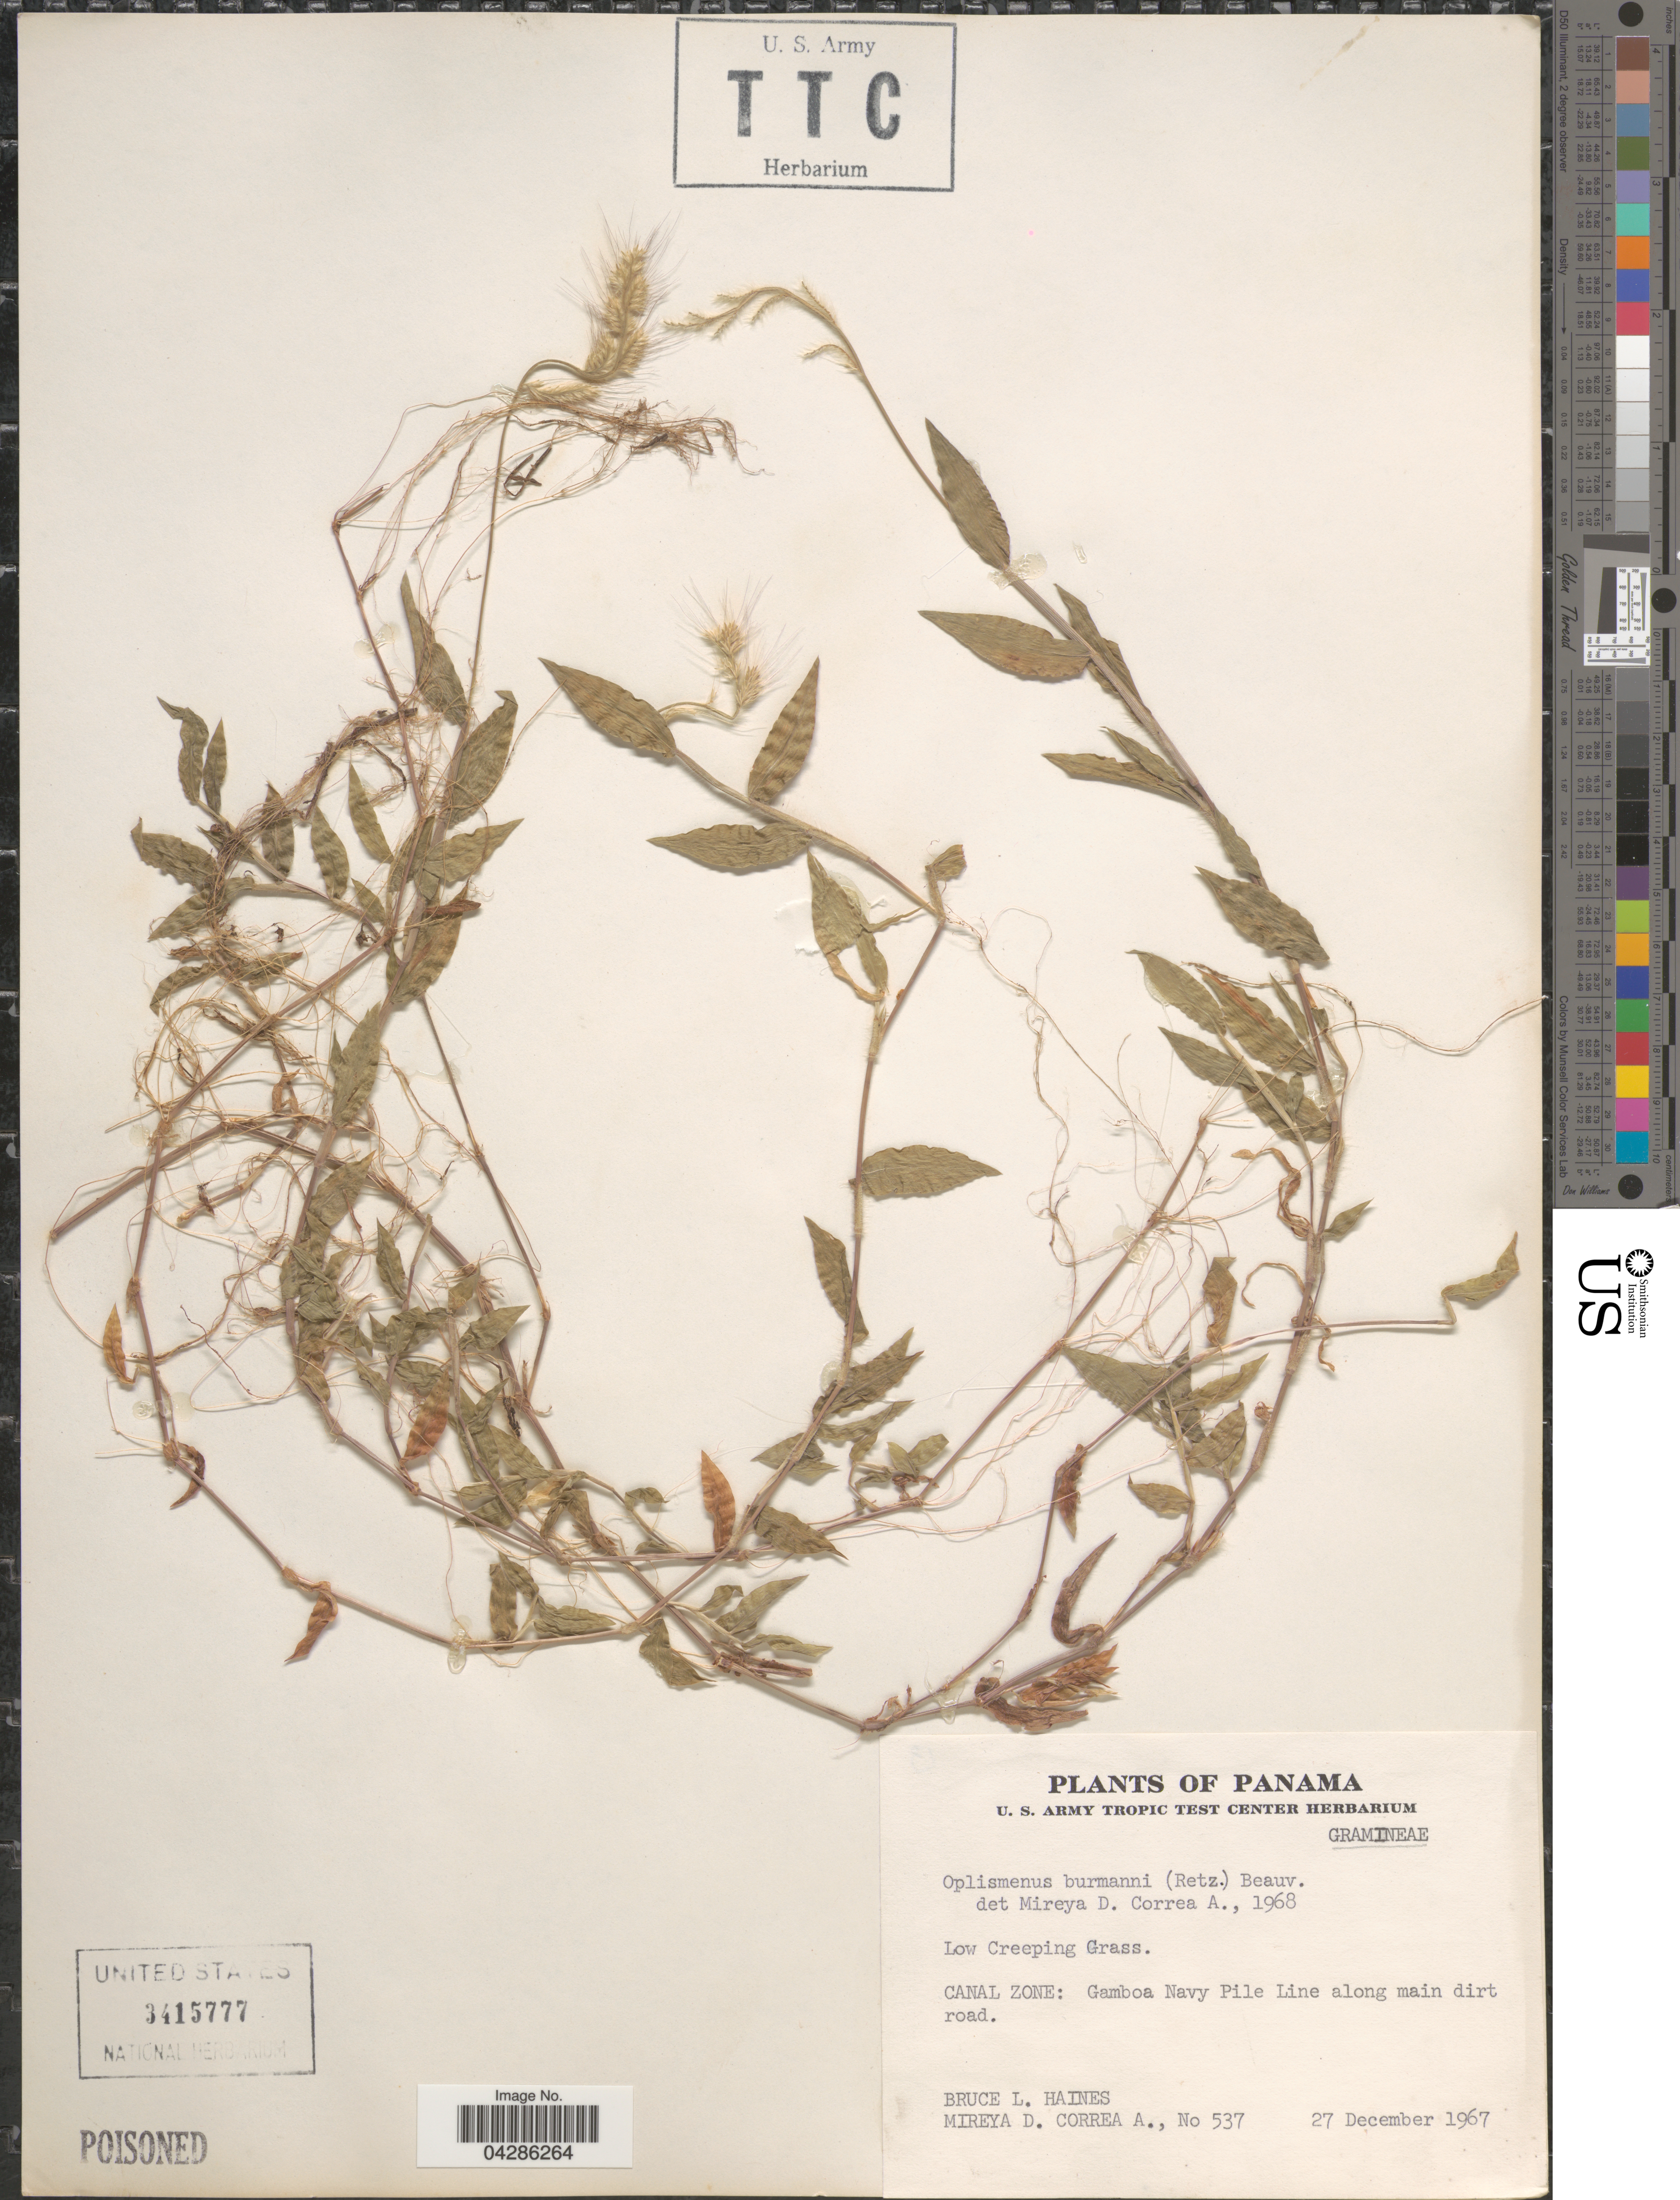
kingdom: Plantae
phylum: Tracheophyta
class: Liliopsida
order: Poales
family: Poaceae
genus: Oplismenus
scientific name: Oplismenus burmannii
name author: (Retz.) P. Beauv.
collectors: B. L. Haines & M. D. Corrêa-A.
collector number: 537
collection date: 1967-12-27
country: Panama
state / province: Colón / Panamá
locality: Canal Zone: Gamboa Navy Pile Line along main dirt road.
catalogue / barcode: US 3415777